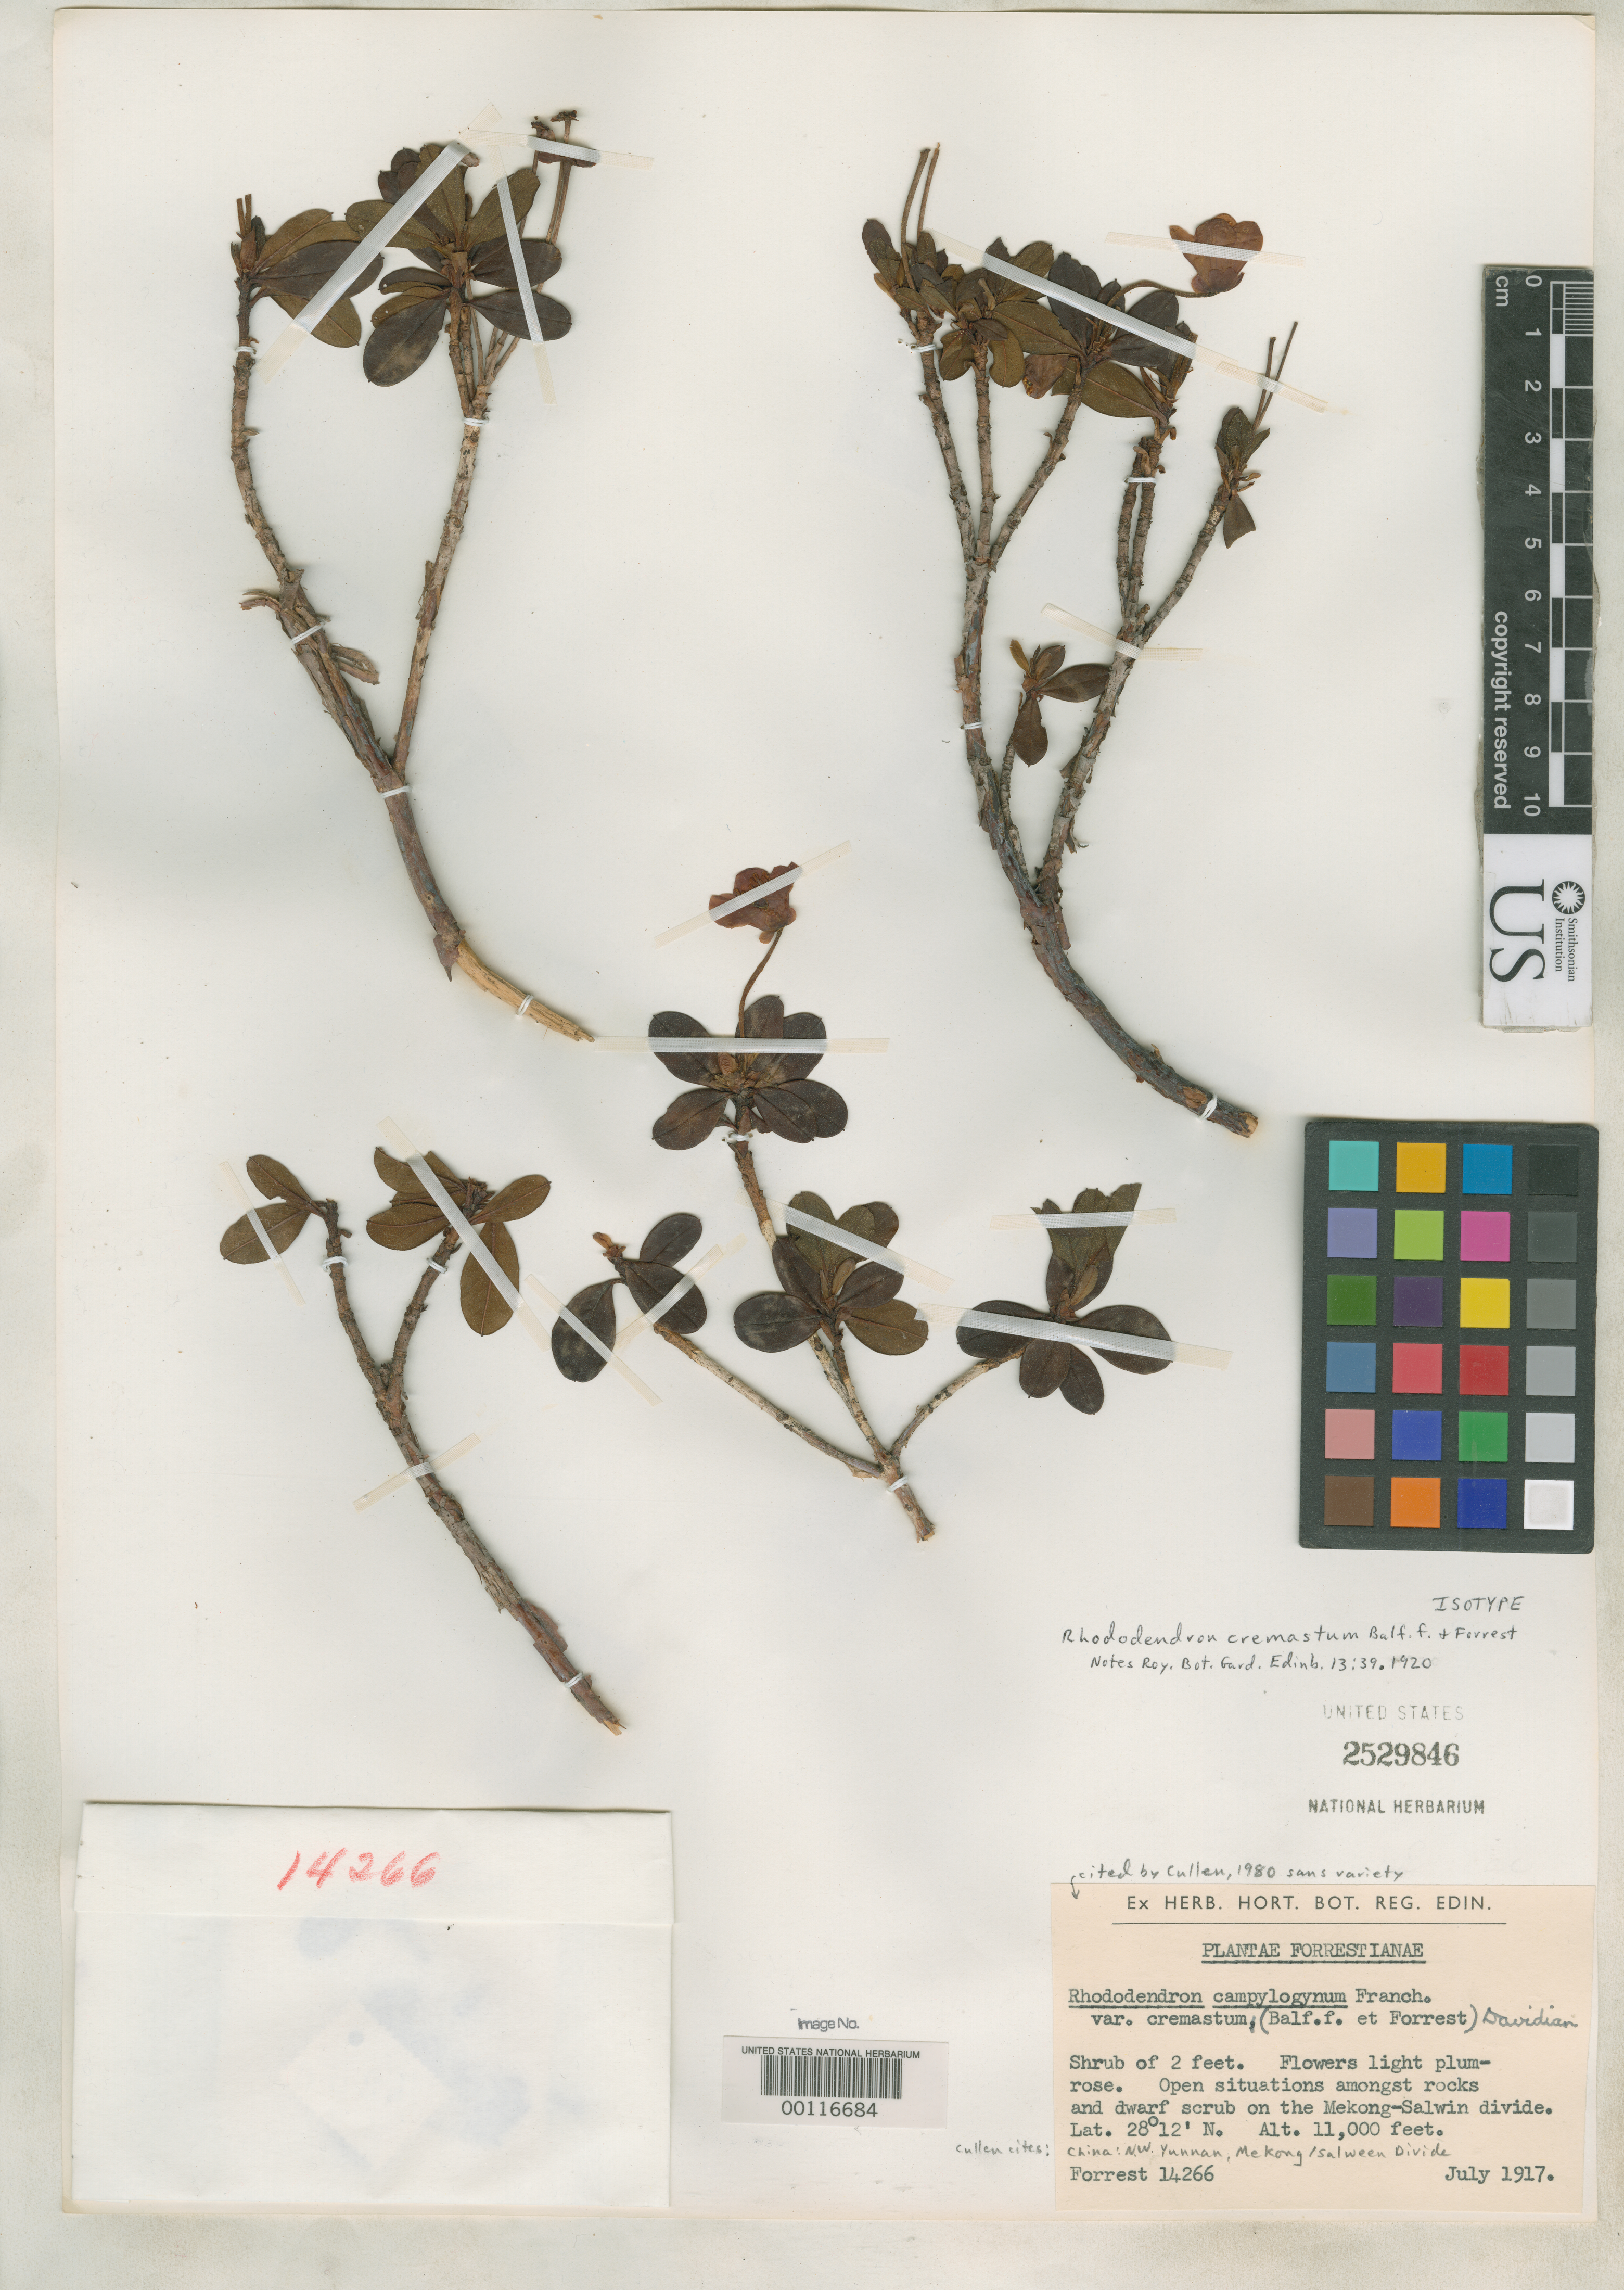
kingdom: Plantae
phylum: Tracheophyta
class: Magnoliopsida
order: Ericales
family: Ericaceae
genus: Rhododendron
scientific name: Rhododendron cremastum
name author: Balf. f. & Forrest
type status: Isotype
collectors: G. Forrest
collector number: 14266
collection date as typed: Jul 1917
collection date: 1917-07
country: China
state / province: Yunnan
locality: Mekong-Salween Divide; alt. 11000 ft.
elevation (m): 3353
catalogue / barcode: US 2529846